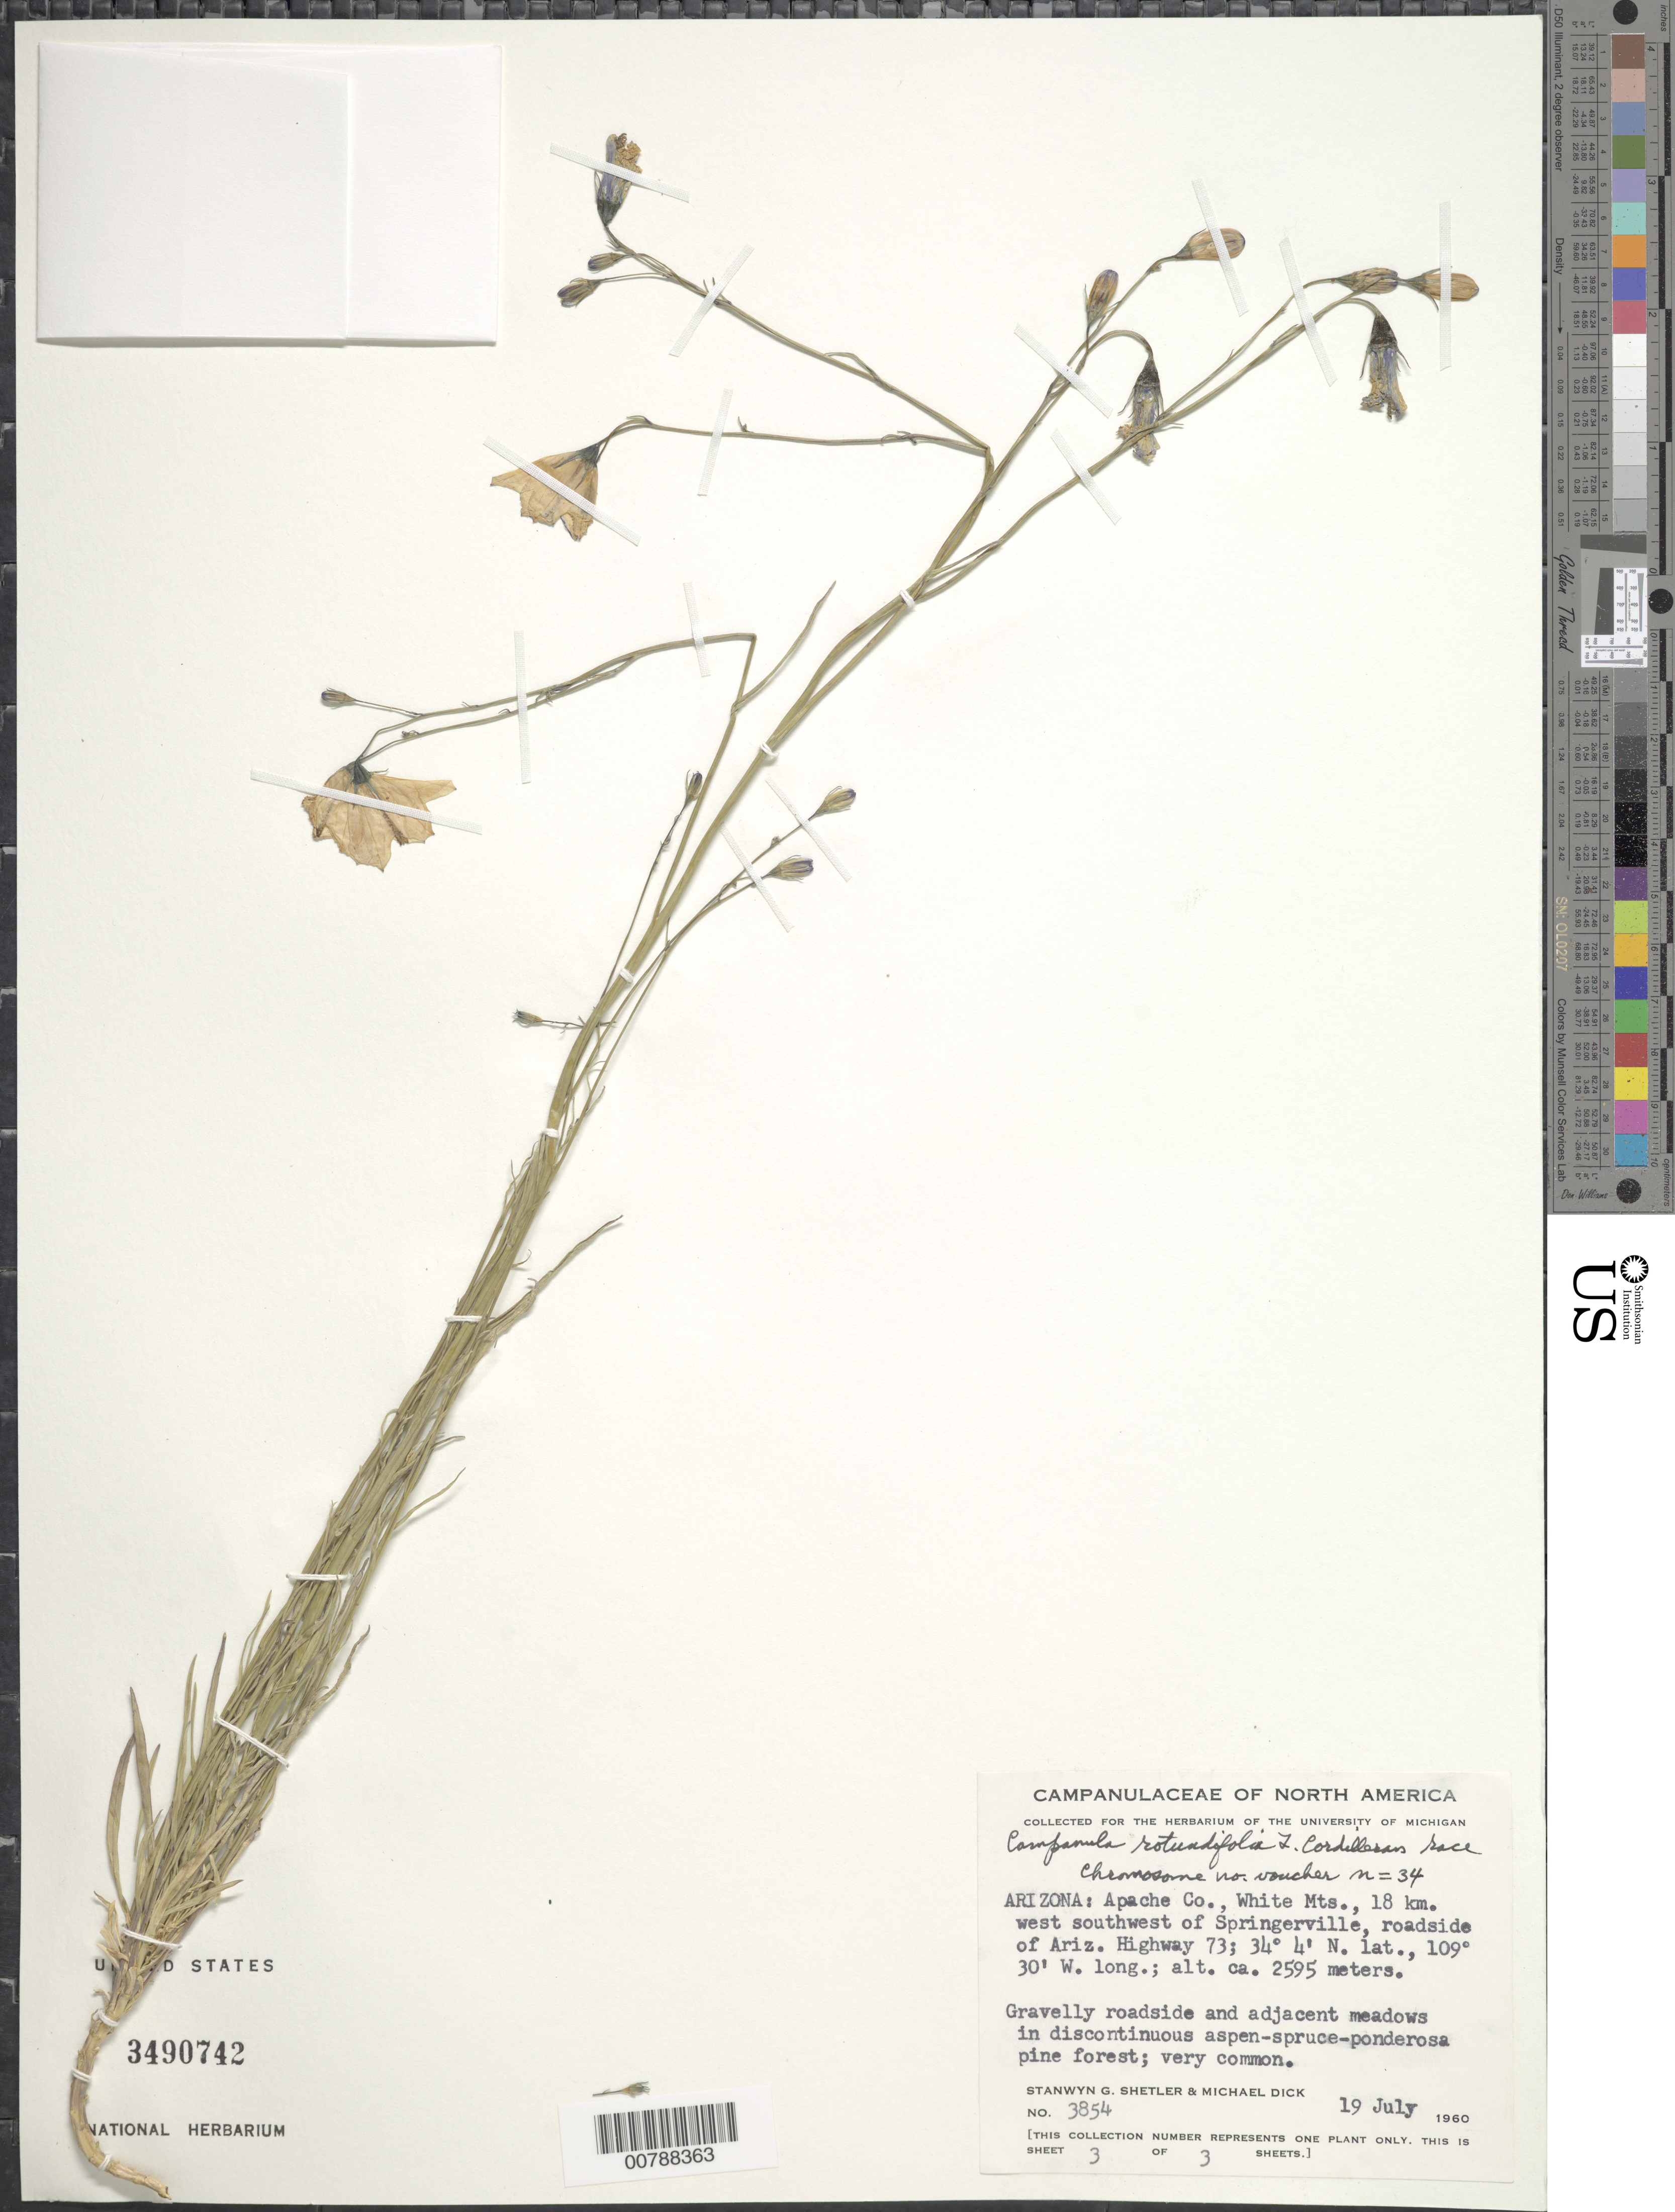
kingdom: Plantae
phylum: Tracheophyta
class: Magnoliopsida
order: Asterales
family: Campanulaceae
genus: Campanula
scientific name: Campanula rotundifolia L. Cordilleran race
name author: L.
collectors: S. Shetler & M. Dick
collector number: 3854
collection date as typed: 19 July 1960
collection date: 1960-07-19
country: United States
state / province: Arizona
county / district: Apache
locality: White Mts., 18 km west southwest of Springerville, roadside of Ariz. Highway 73.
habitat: Gravelly roadside and adjacent meadows in discontinuous aspen-spruce-ponderosa pine forest; very common.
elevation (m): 2595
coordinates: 34 4 N, 109 30 W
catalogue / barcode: US 3490742